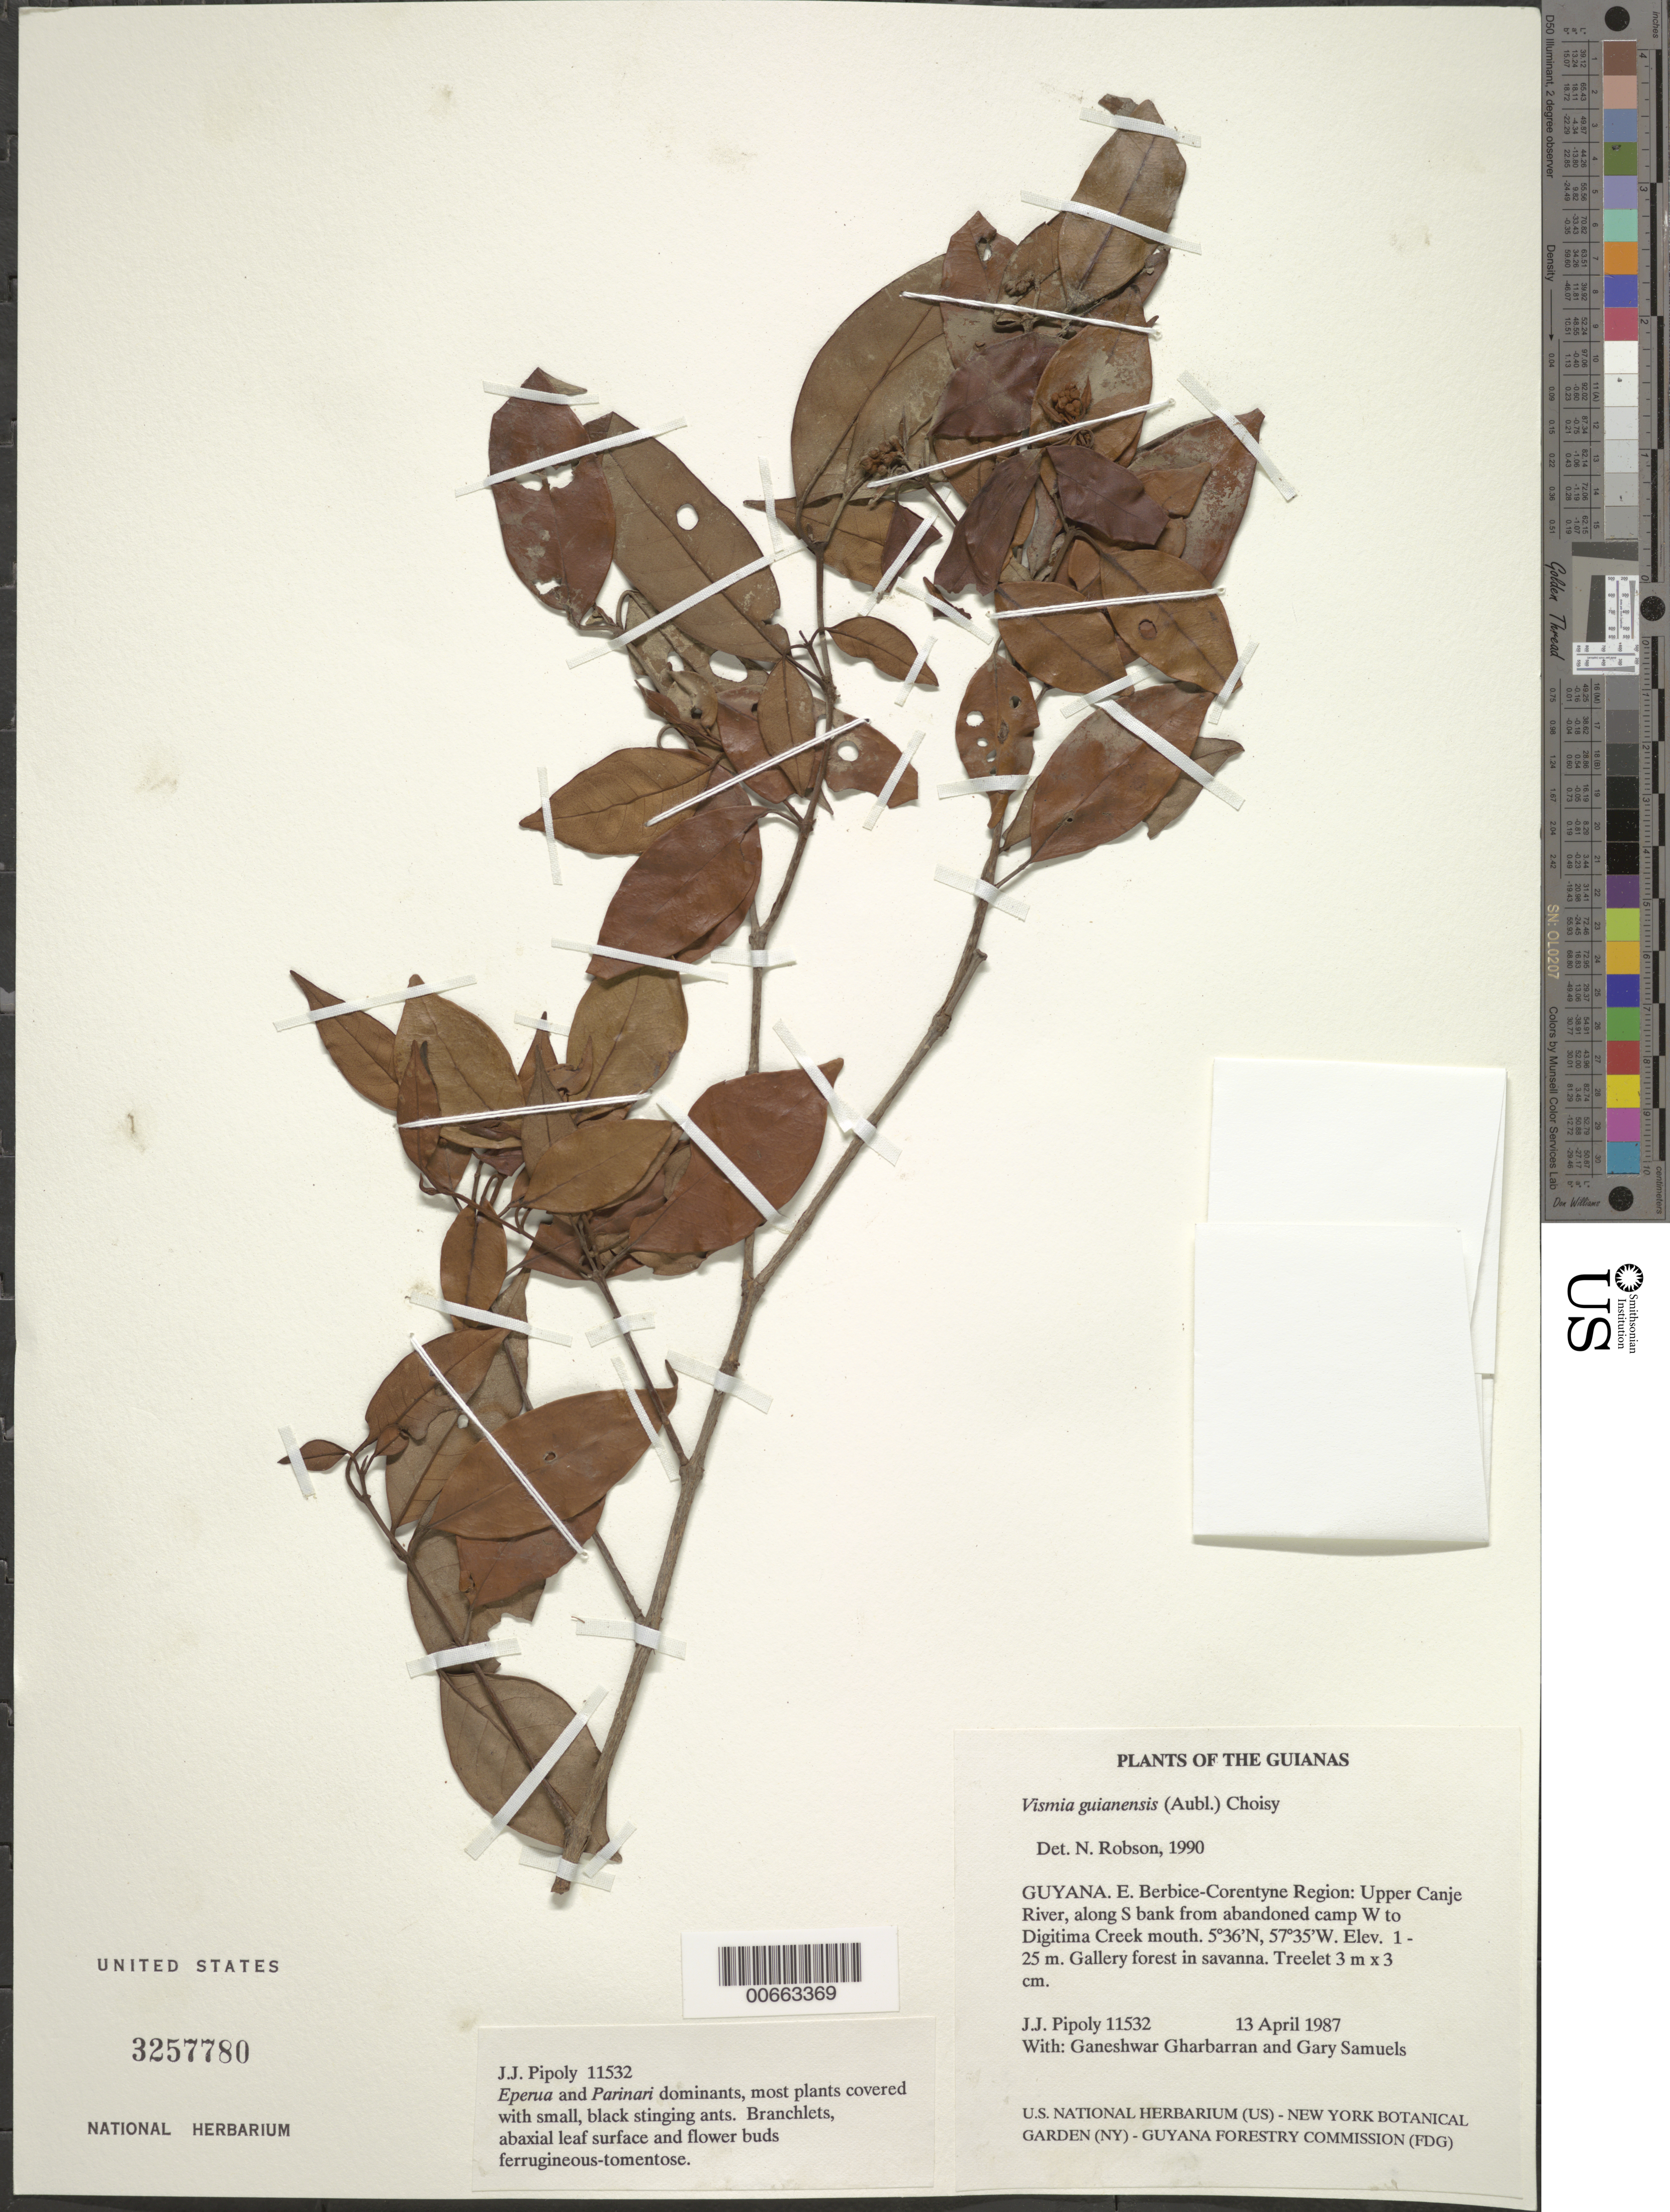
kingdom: Plantae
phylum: Tracheophyta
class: Magnoliopsida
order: Malpighiales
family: Hypericaceae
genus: Vismia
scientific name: Vismia guianensis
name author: (Aubl.) Pers.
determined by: Robson, Norman K. B.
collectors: J. J. Pipoly, G. Gharbarran & G. Samuels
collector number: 11532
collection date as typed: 13 April 1987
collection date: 1987-04-13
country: Guyana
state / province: E. Berbice-Corentyne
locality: Upper Canje River, S bank from abandoned Amerindian logging camp W to Digitima Cr. mouth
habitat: Gallery forest in savanna; Eperua and Parinari dominants, most plants covered with small, black, stinging ants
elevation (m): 1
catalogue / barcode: US 3257780